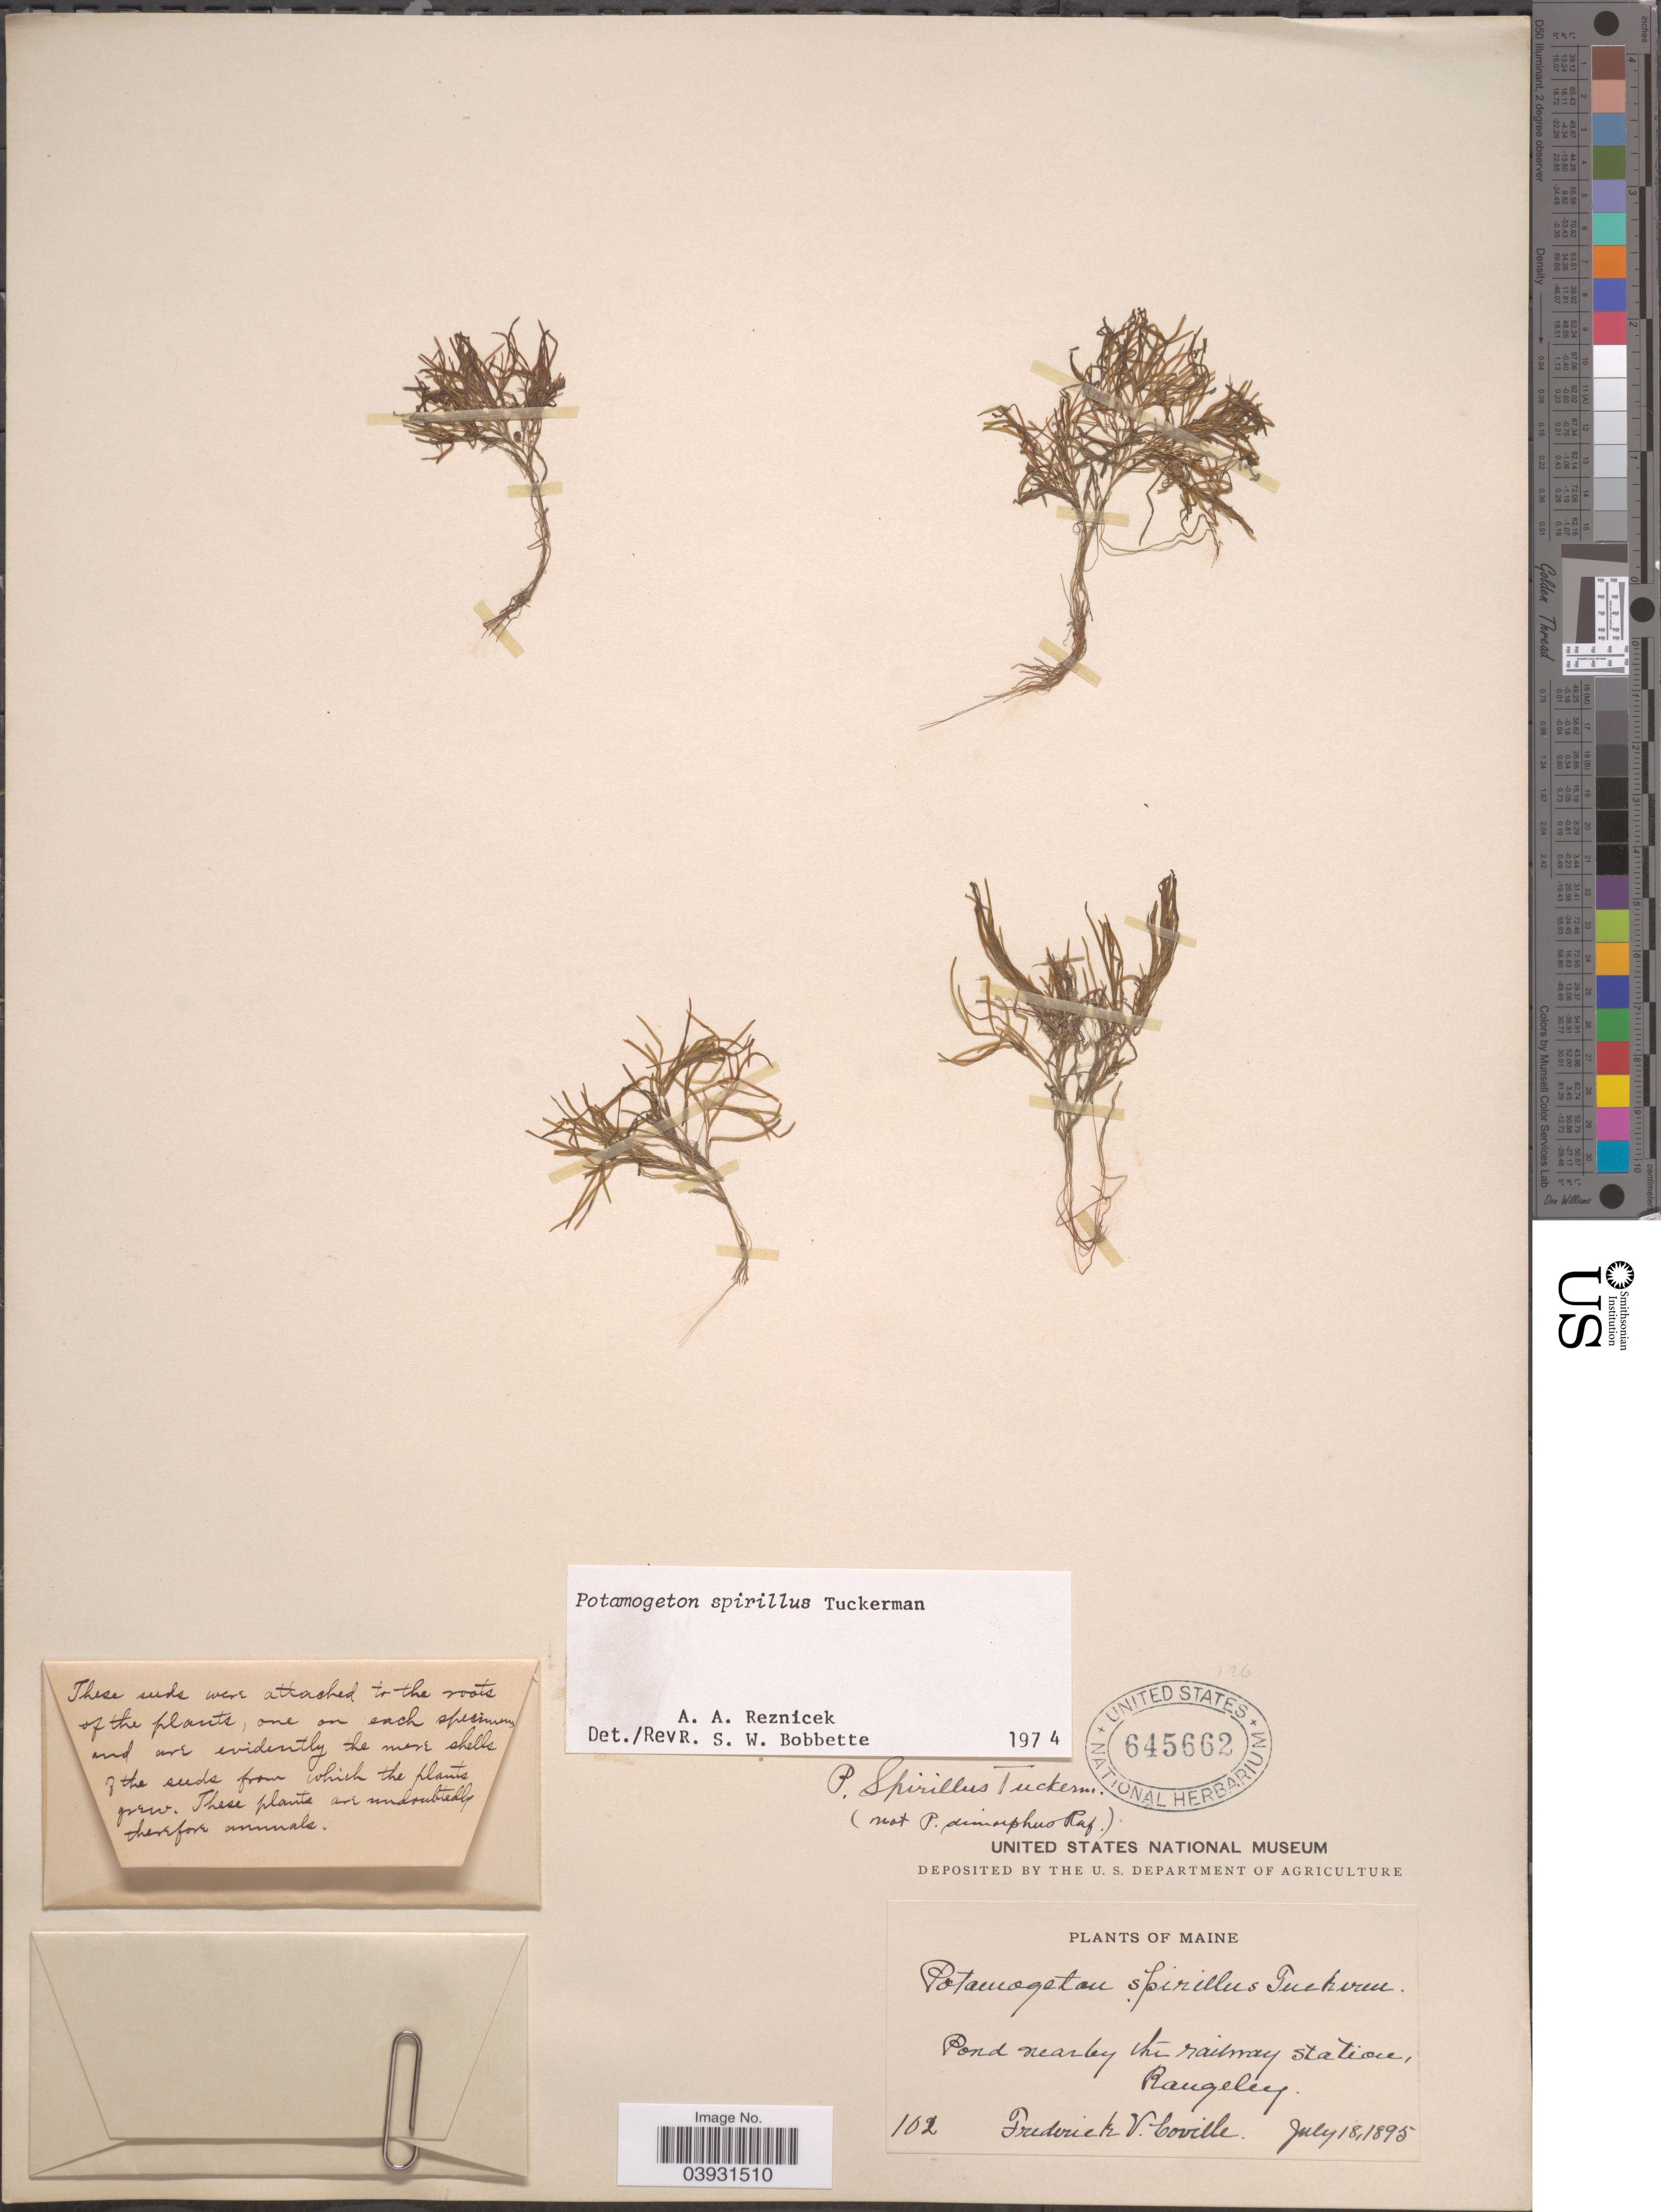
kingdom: Plantae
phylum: Tracheophyta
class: Liliopsida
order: Alismatales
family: Potamogetonaceae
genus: Potamogeton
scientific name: Potamogeton spirillus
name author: Tuck.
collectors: F. V. Coville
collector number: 102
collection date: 1895-07-18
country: United States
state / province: Maine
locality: Pond nearby the railway station, Rangeley.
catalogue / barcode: US 645662